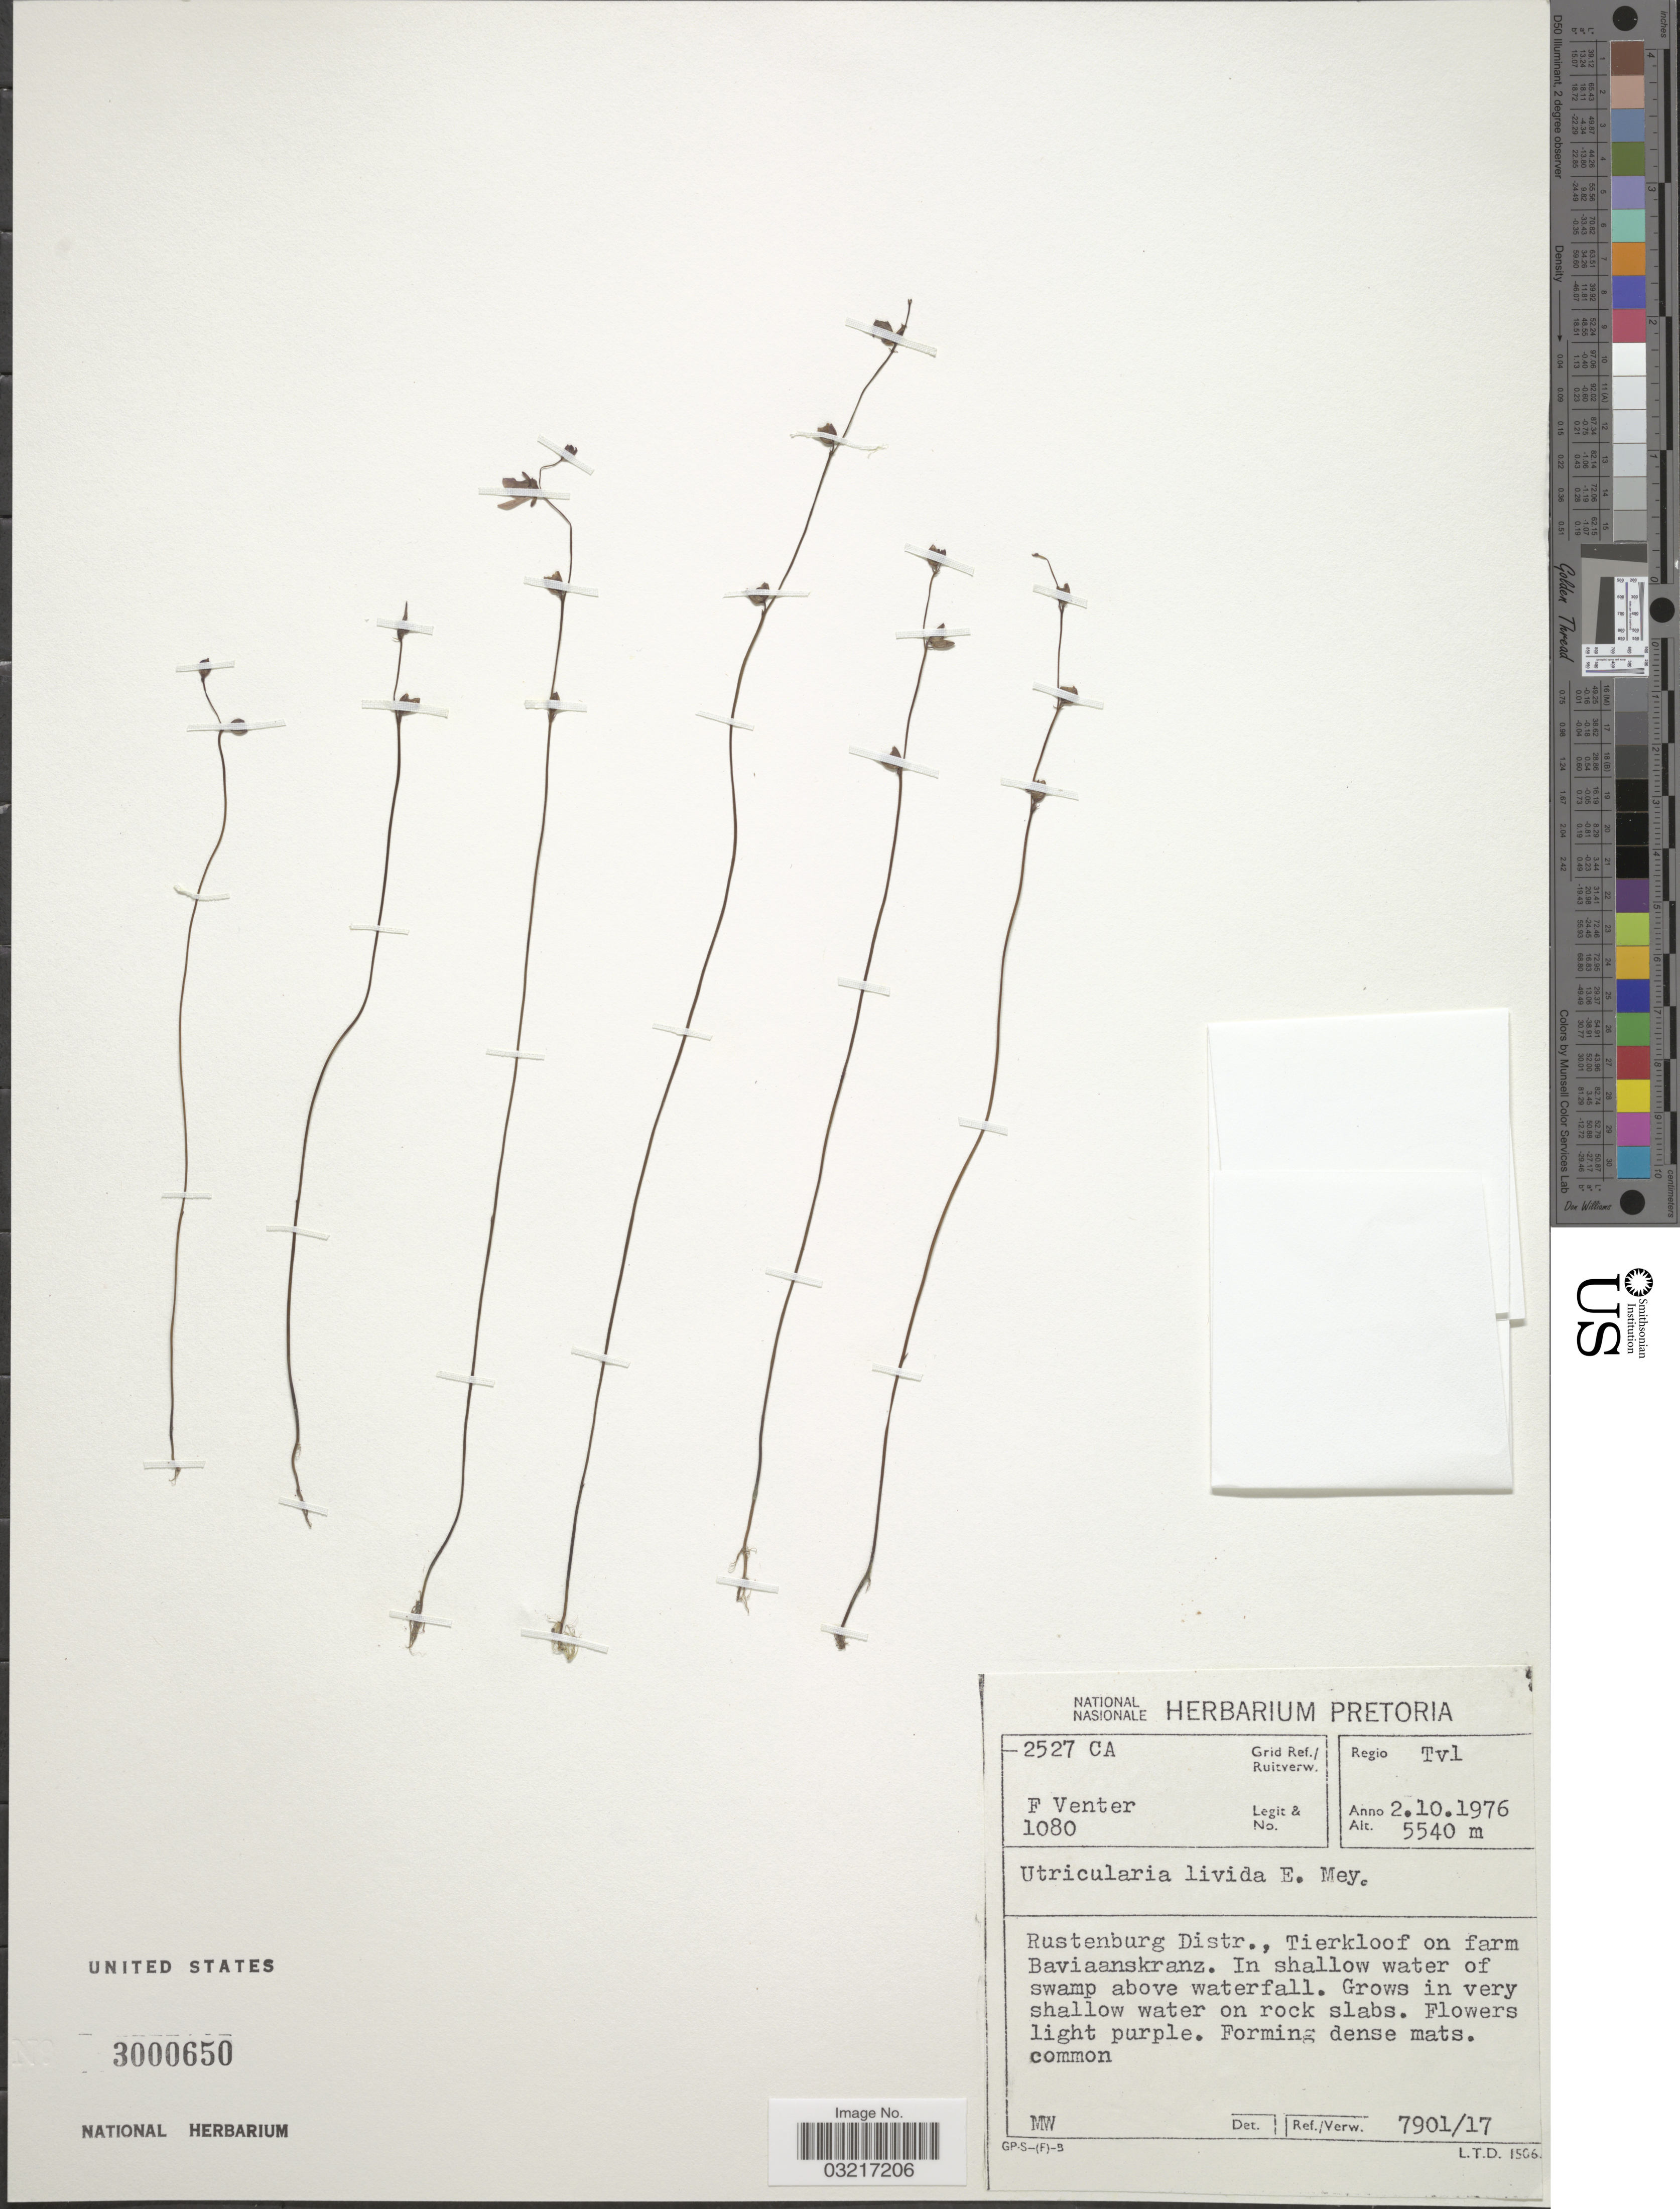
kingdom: Plantae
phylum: Tracheophyta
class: Magnoliopsida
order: Lamiales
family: Lentibulariaceae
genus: Utricularia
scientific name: Utricularia livida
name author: E. Mey.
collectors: F. Venter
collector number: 1080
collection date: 1976-10-02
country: South Africa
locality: Regio Tvl. Grid Ref./Ruitverw. 2527 CA/ Rustenberg Distr., Tierkloof on farm Baviaanskranz. In shallow water of swamp above waterfall.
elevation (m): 5540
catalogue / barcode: US 3000650